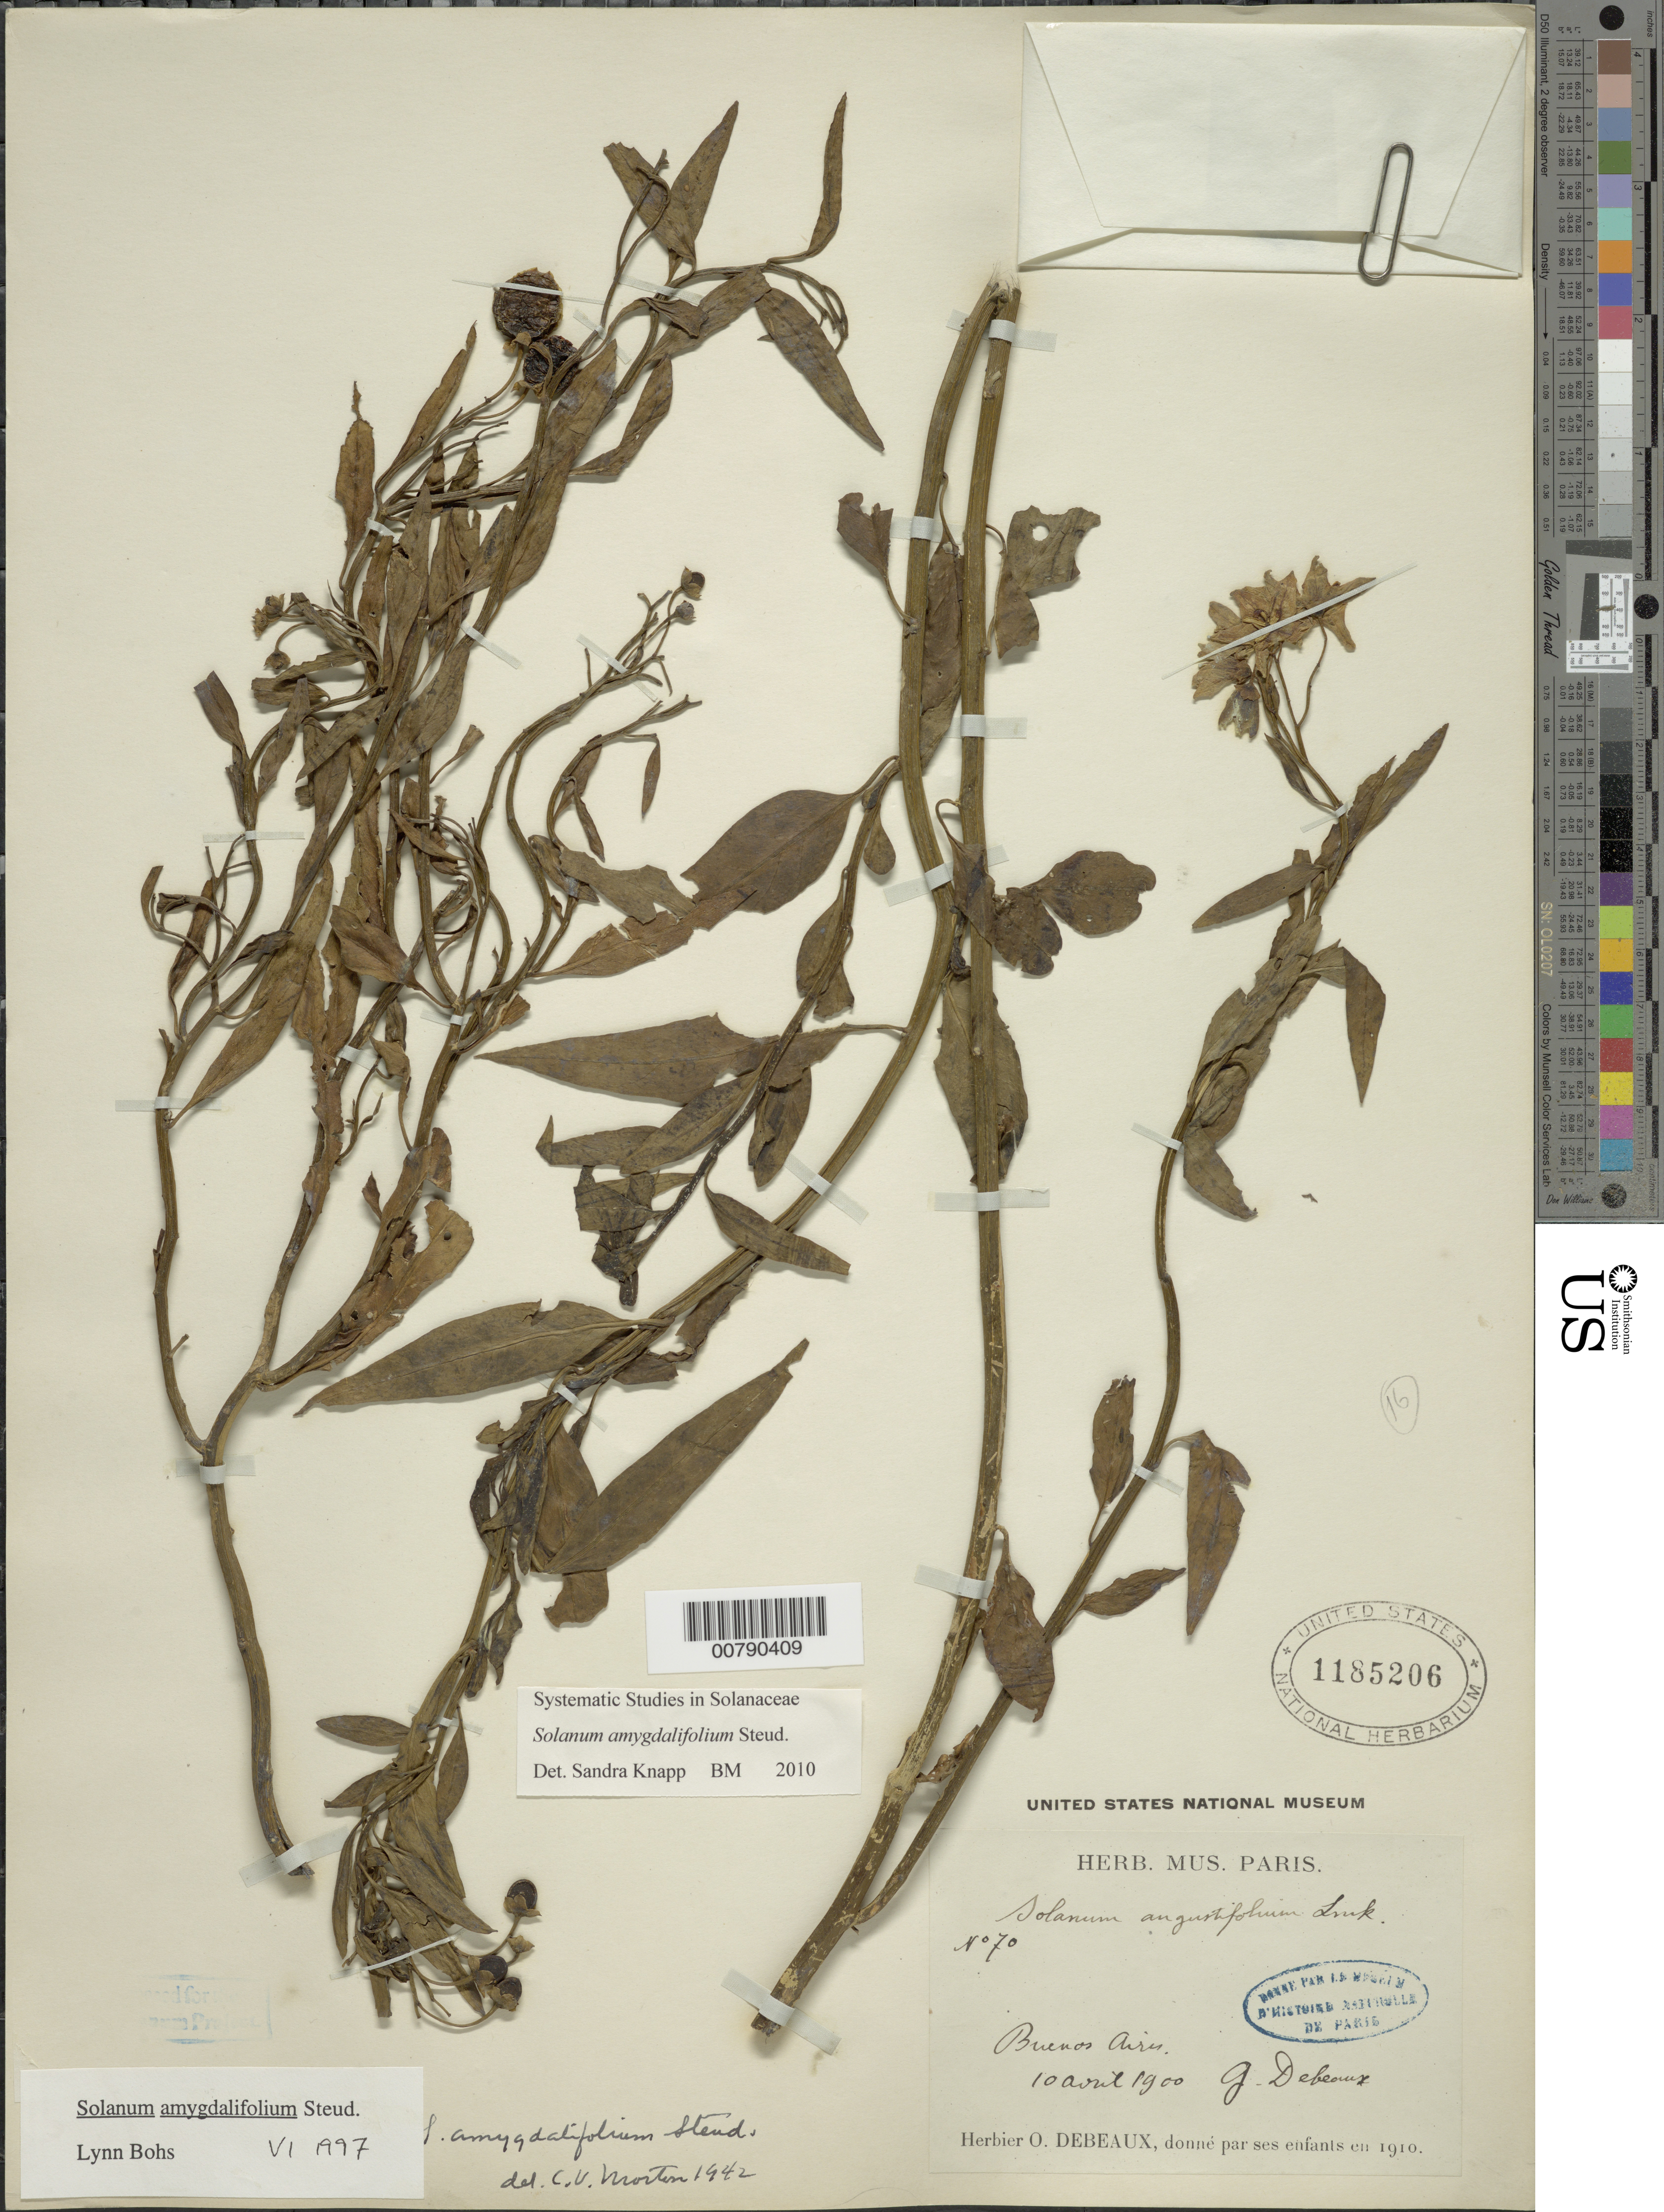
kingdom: Plantae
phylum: Tracheophyta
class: Magnoliopsida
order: Solanales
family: Solanaceae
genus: Solanum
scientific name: Solanum amygdalifolium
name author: Steud.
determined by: Knapp, S. D.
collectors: G. Debeaux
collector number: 70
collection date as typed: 10 Apr 1900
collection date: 1900-04-10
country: Argentina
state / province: Buenos Aires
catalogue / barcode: US 1185260